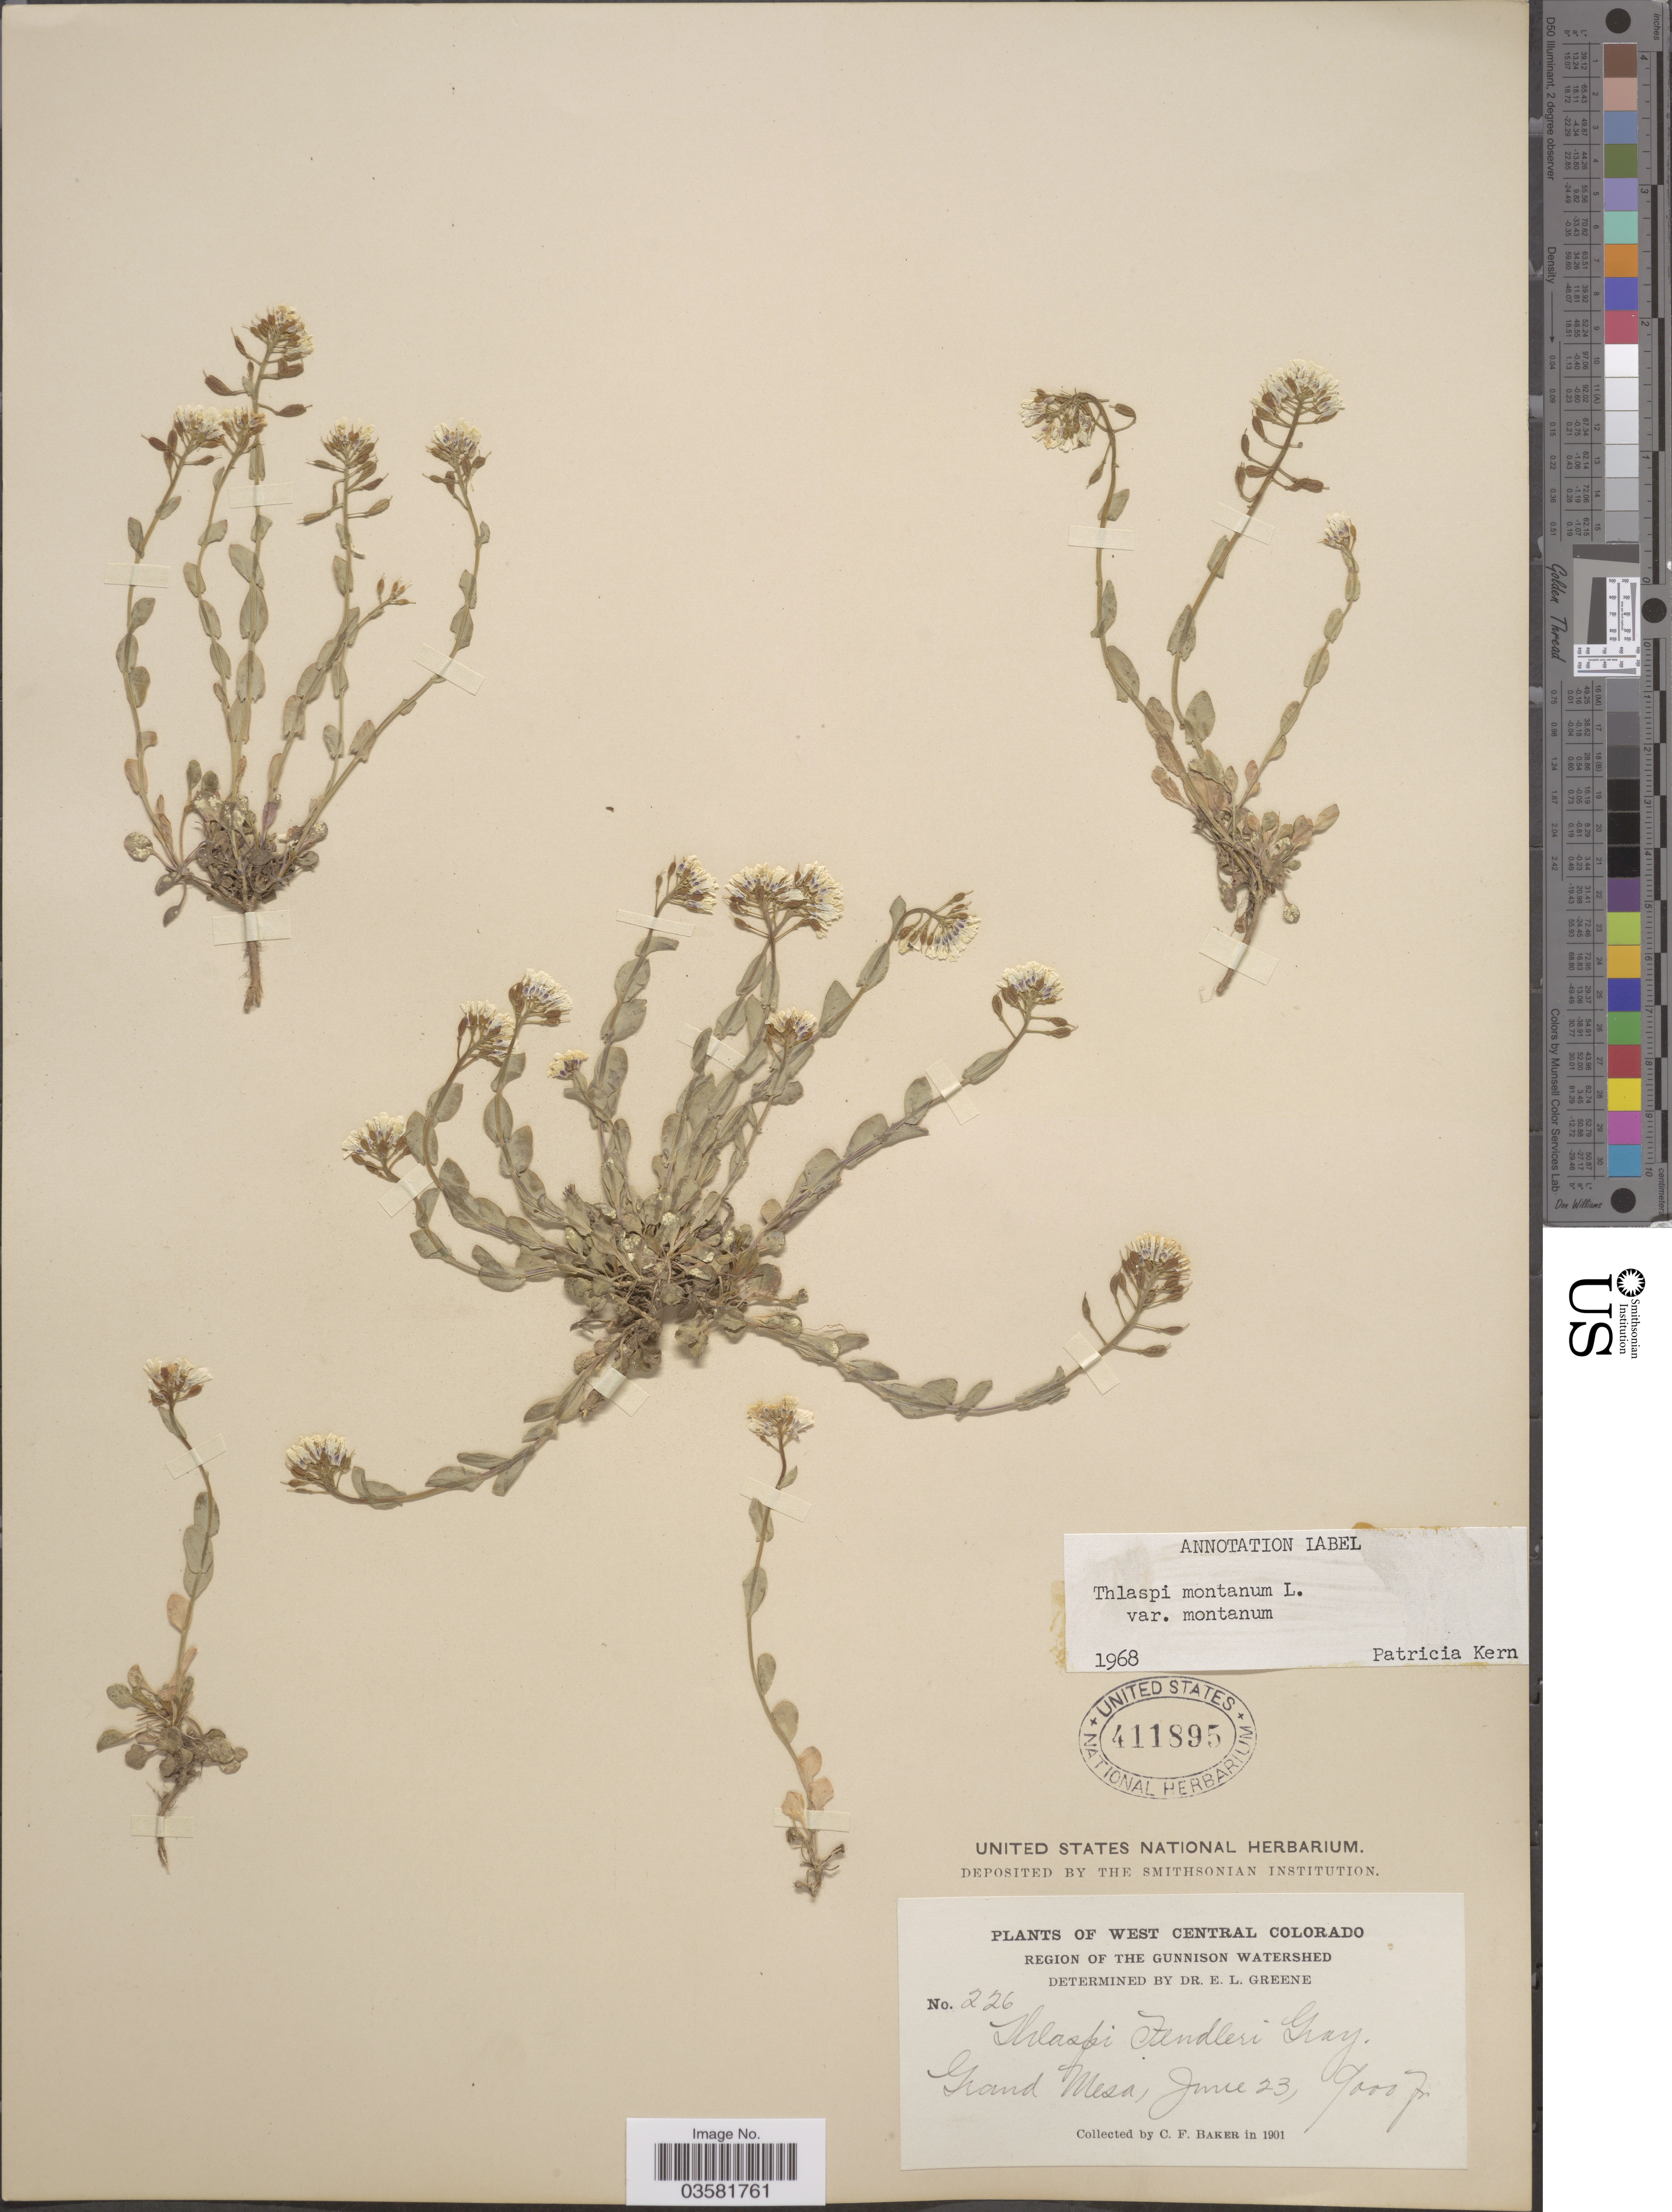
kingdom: Plantae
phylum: Tracheophyta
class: Magnoliopsida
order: Brassicales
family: Brassicaceae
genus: Thlaspi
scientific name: Thlaspi montanum var. montanum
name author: L.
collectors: C. F. Baker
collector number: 226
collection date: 1901-06-23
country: United States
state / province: Colorado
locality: West Central Colorado. Region of the Gunnison Watershed. Grand Mesa.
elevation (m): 2743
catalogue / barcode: US 411895